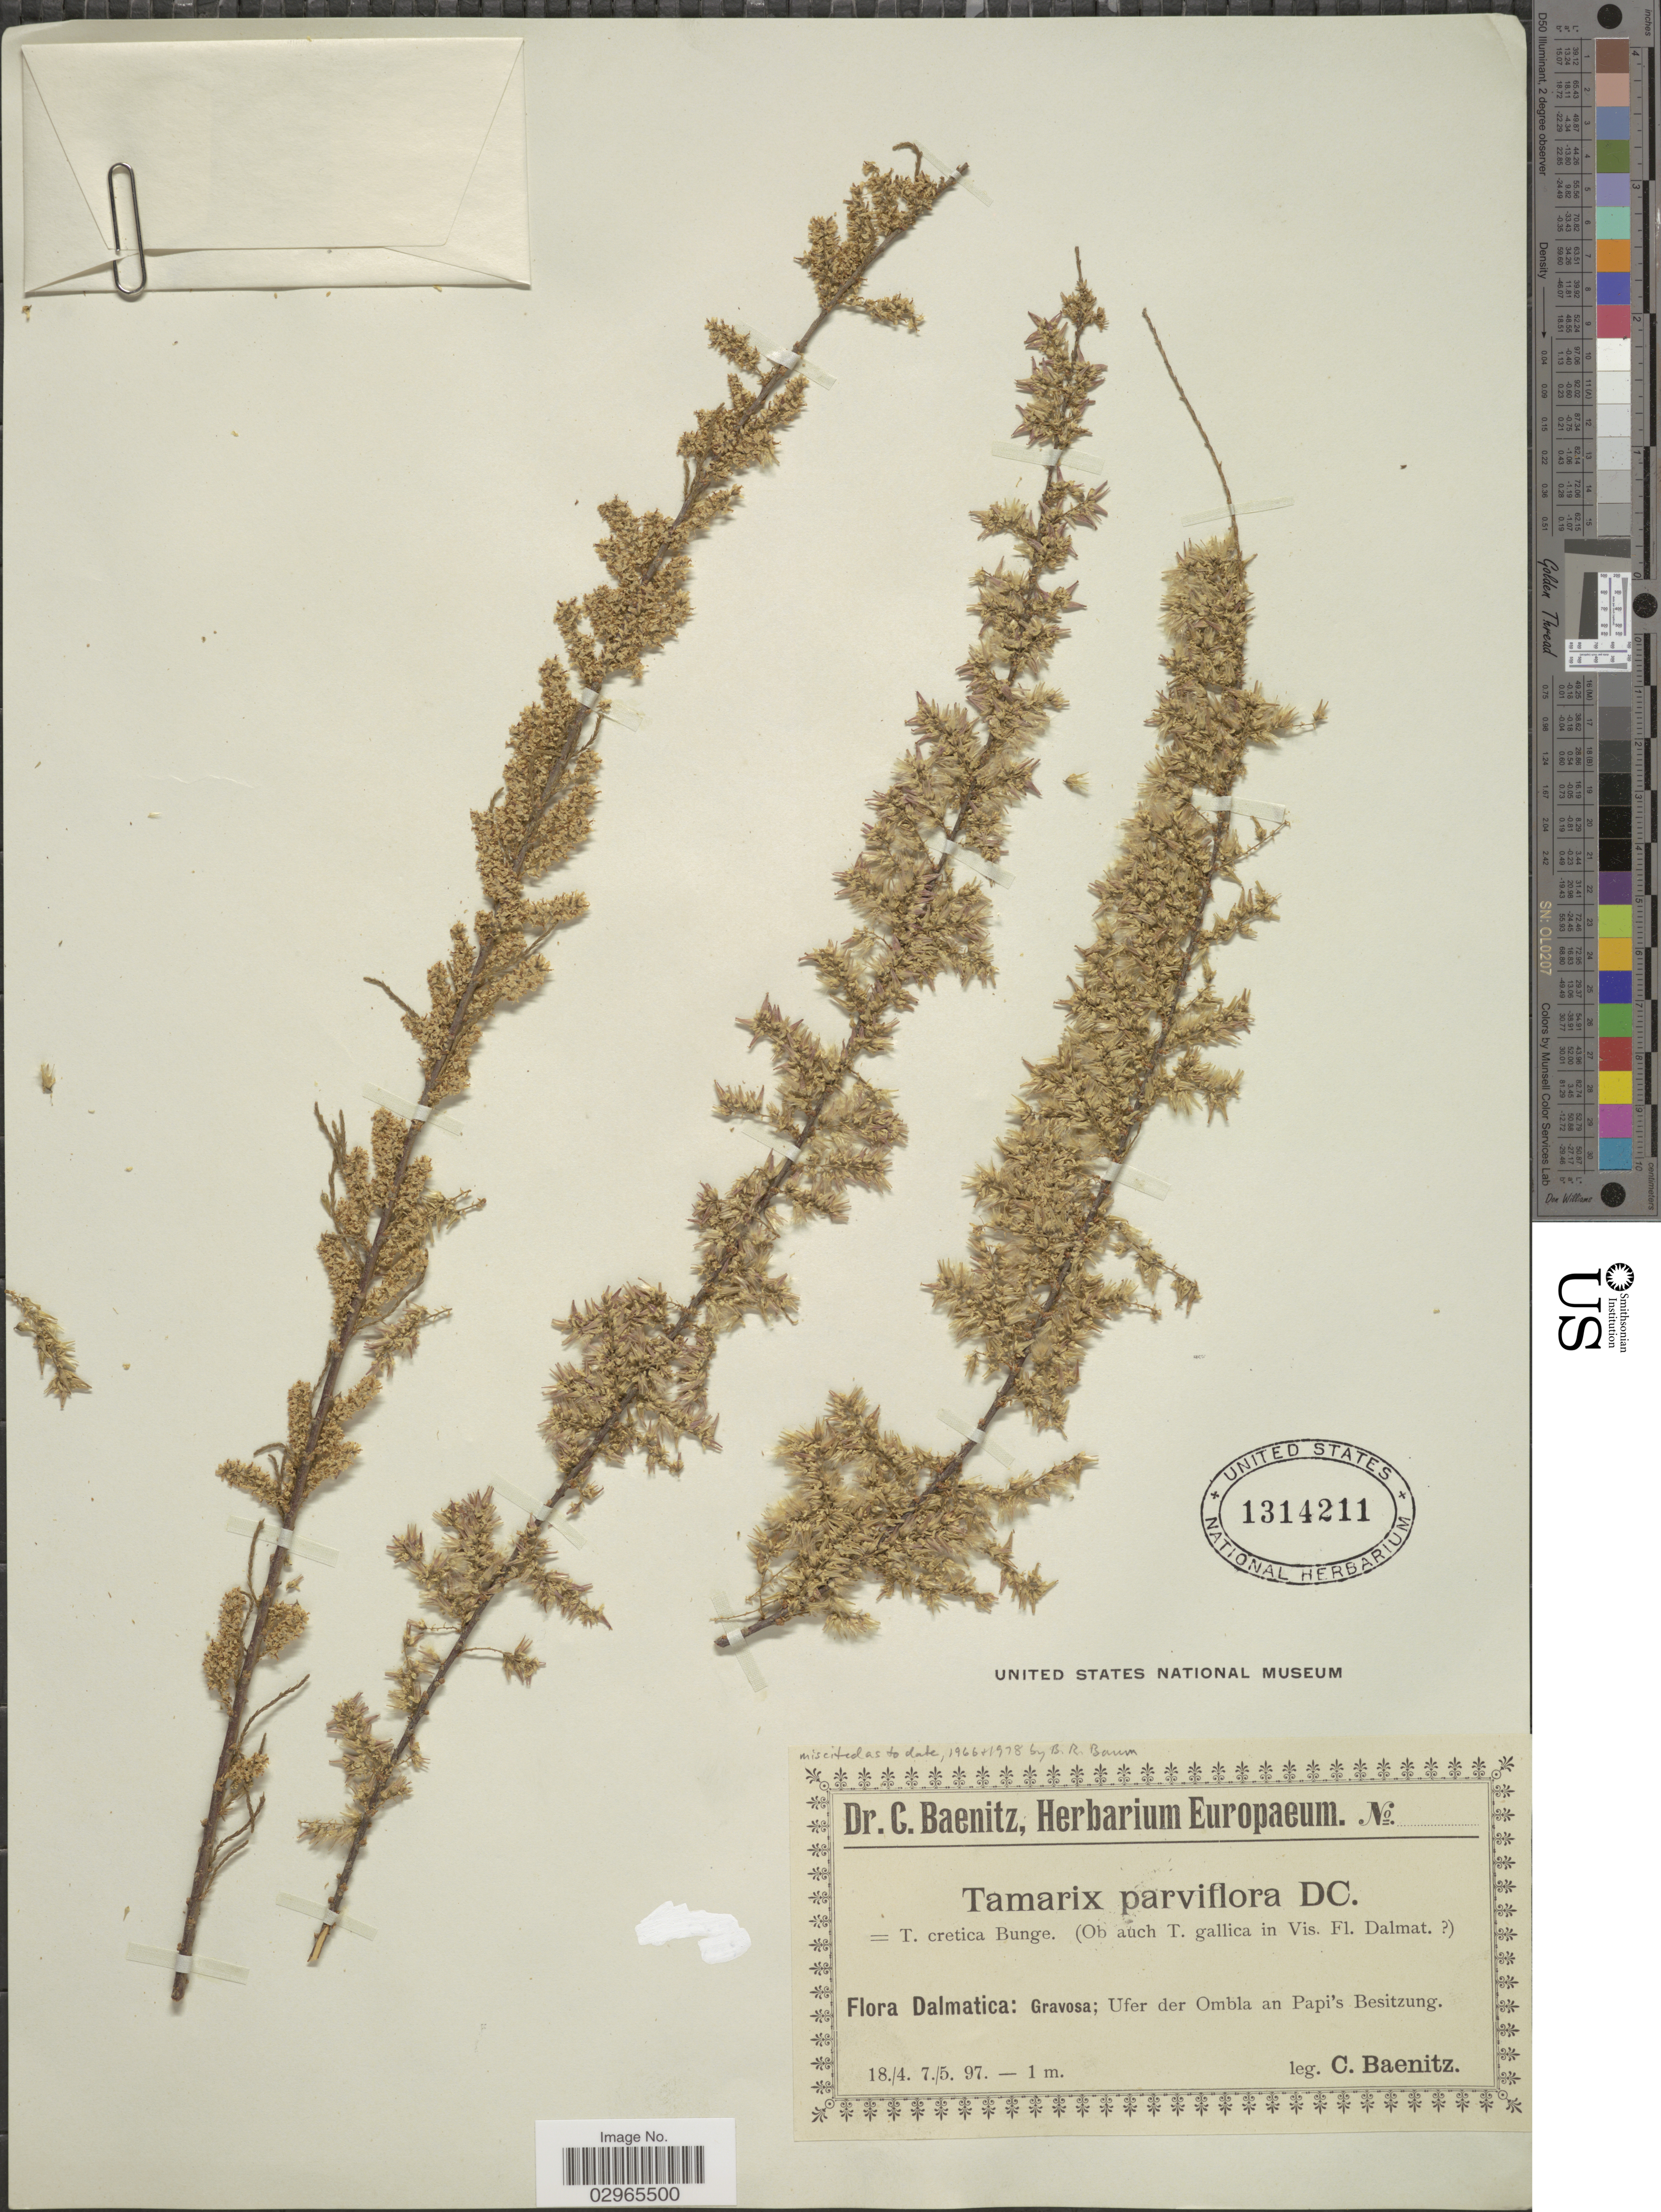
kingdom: Plantae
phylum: Tracheophyta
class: Magnoliopsida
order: Caryophyllales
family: Tamaricaceae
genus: Tamarix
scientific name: Tamarix parviflora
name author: DC.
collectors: C. G. Baenitz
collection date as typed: Transcribed d/m/y: 18/4/97 to 7/5/97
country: Croatia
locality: Dalmatica: Gravosa; Ufer der Ombla an Papi's Besitzung.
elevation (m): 1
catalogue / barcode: US 1314211